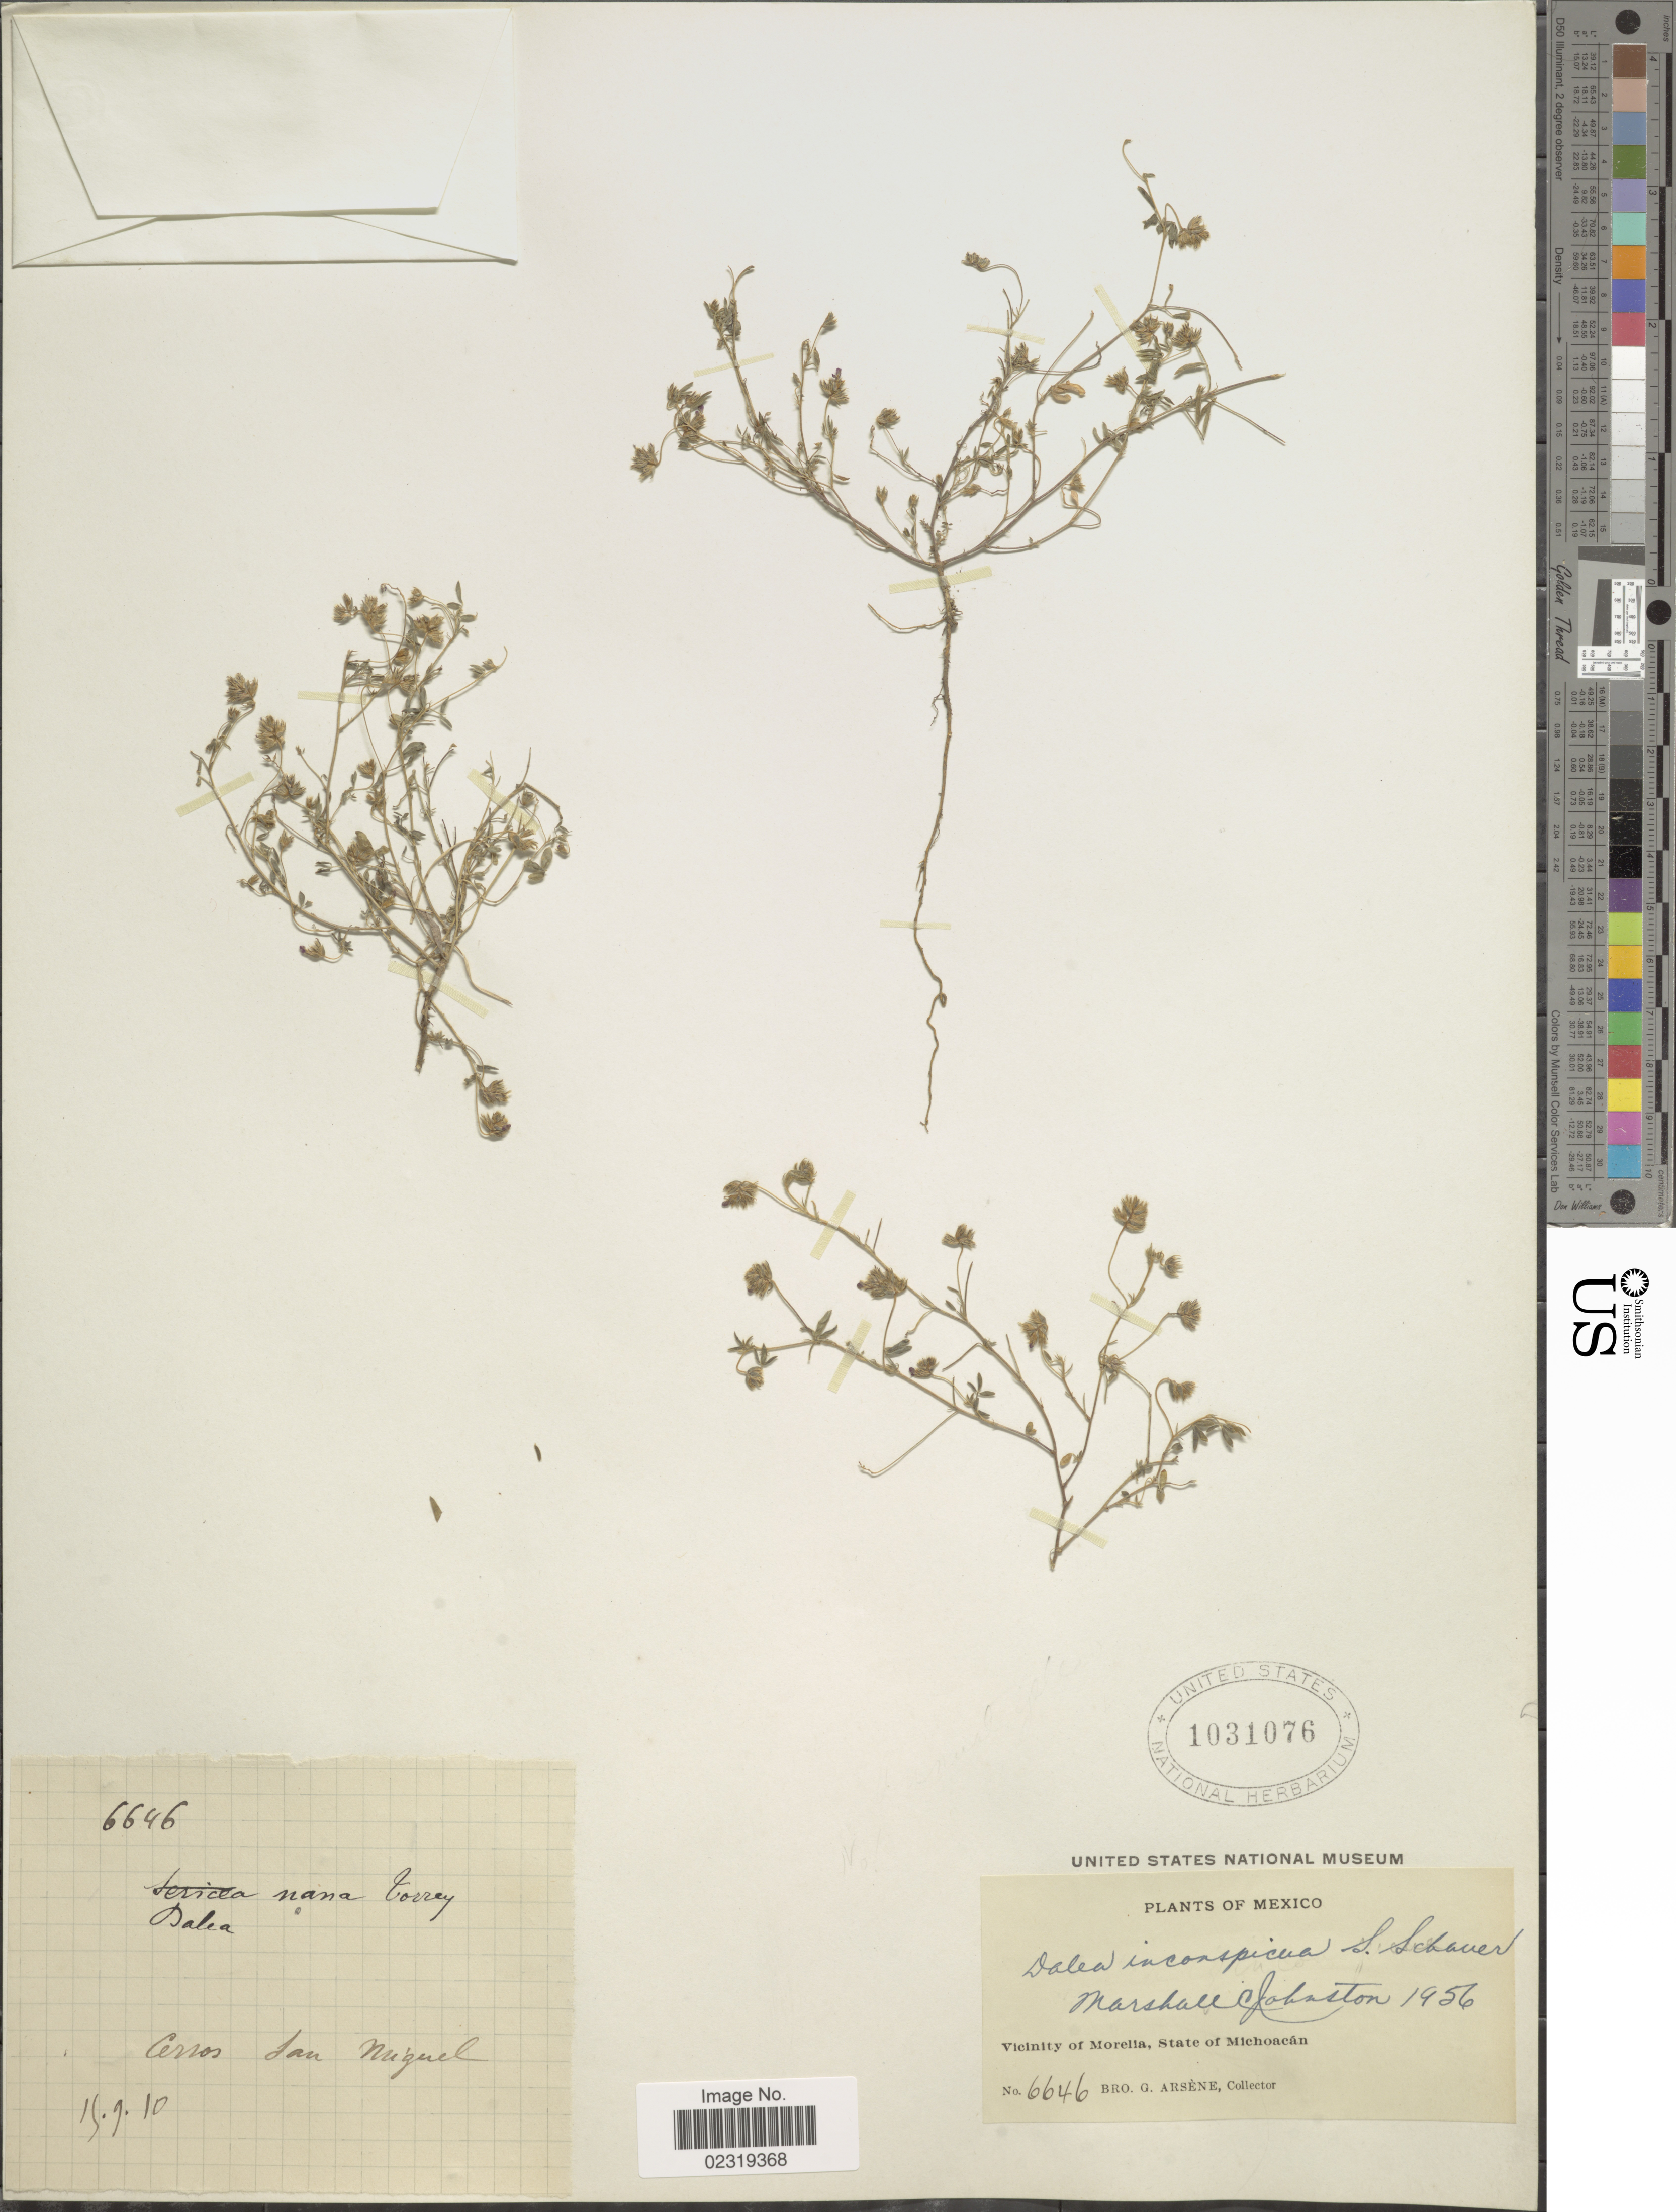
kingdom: Plantae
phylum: Tracheophyta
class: Magnoliopsida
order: Fabales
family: Fabaceae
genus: Dalea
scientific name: Dalea humilis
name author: G. Don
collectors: Bro. G. Arsène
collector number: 6646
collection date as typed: Transcribed d/m/y: 15/9/10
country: Mexico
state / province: Michoacán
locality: Vicinity of Morelia, State of Michoacán. Cerros San Miguel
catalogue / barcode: US 1031076